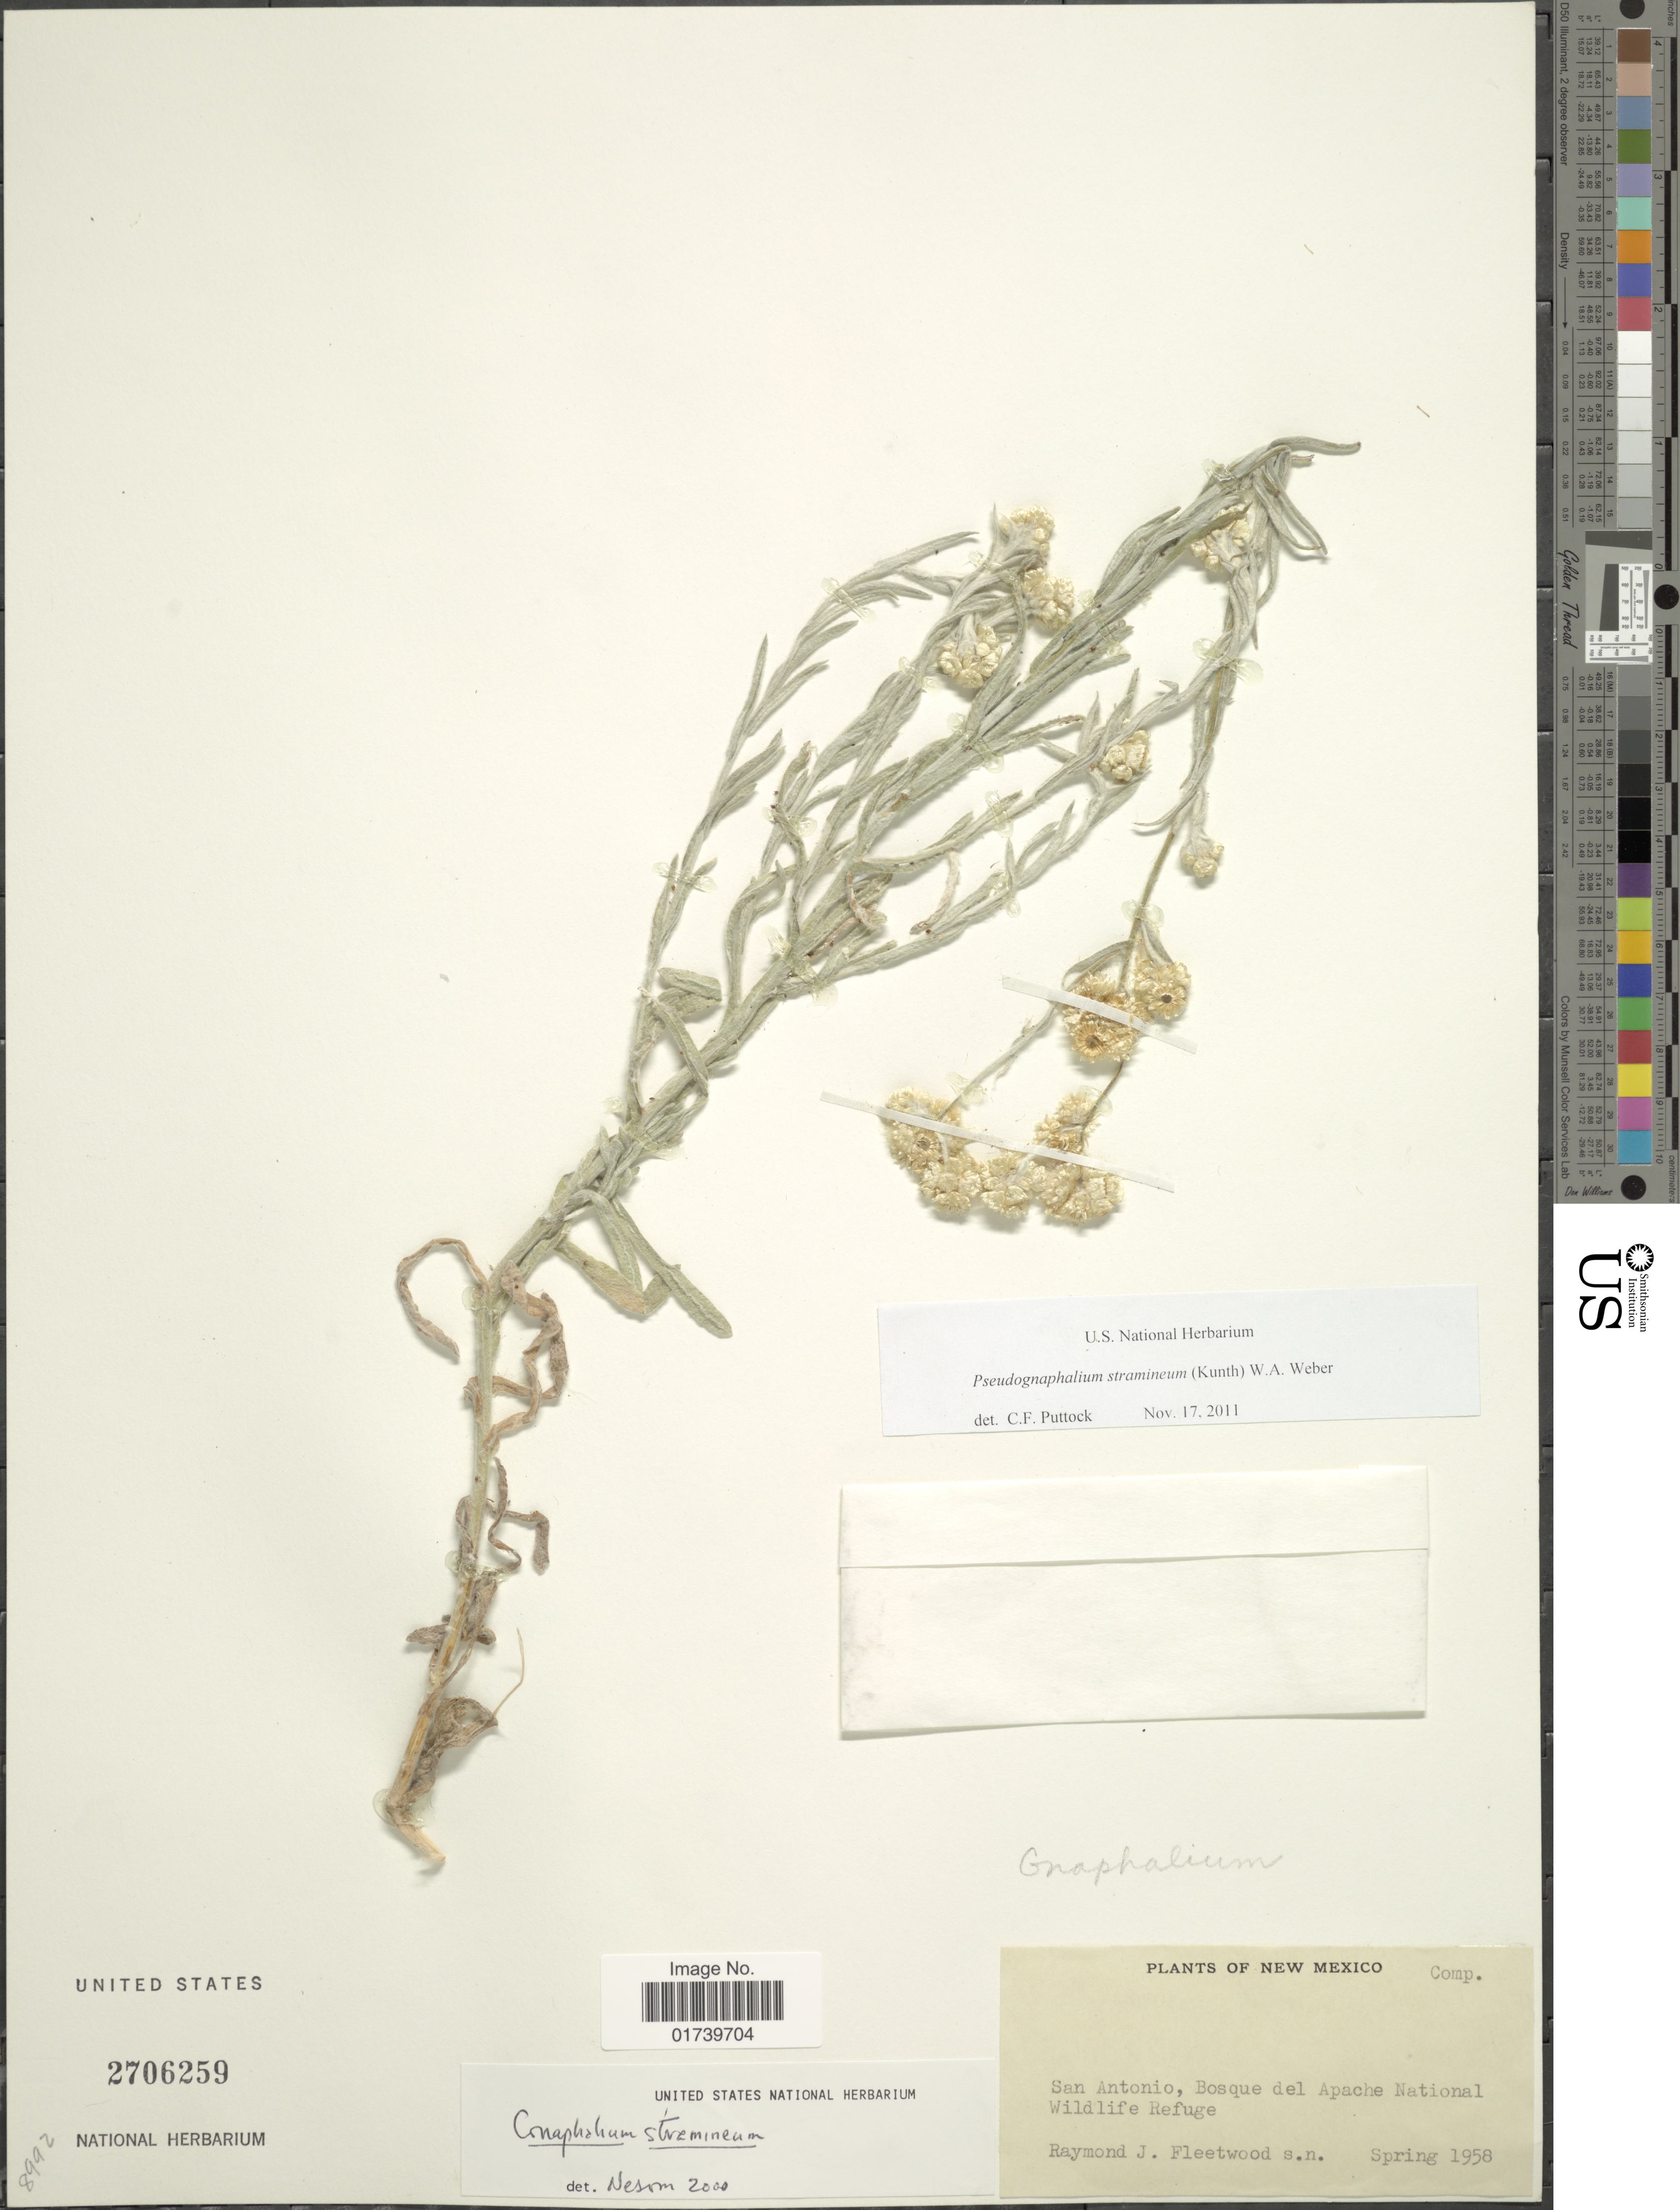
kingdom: Plantae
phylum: Tracheophyta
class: Magnoliopsida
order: Asterales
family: Asteraceae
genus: Pseudognaphalium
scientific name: Pseudognaphalium stramineum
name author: (Kunth) Anderb.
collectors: R. J. Fleetwood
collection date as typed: Spring 1958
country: United States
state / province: New Mexico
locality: San Anrtonio, Bosque del Apache National Wildlife Refuge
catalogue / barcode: US 2706259